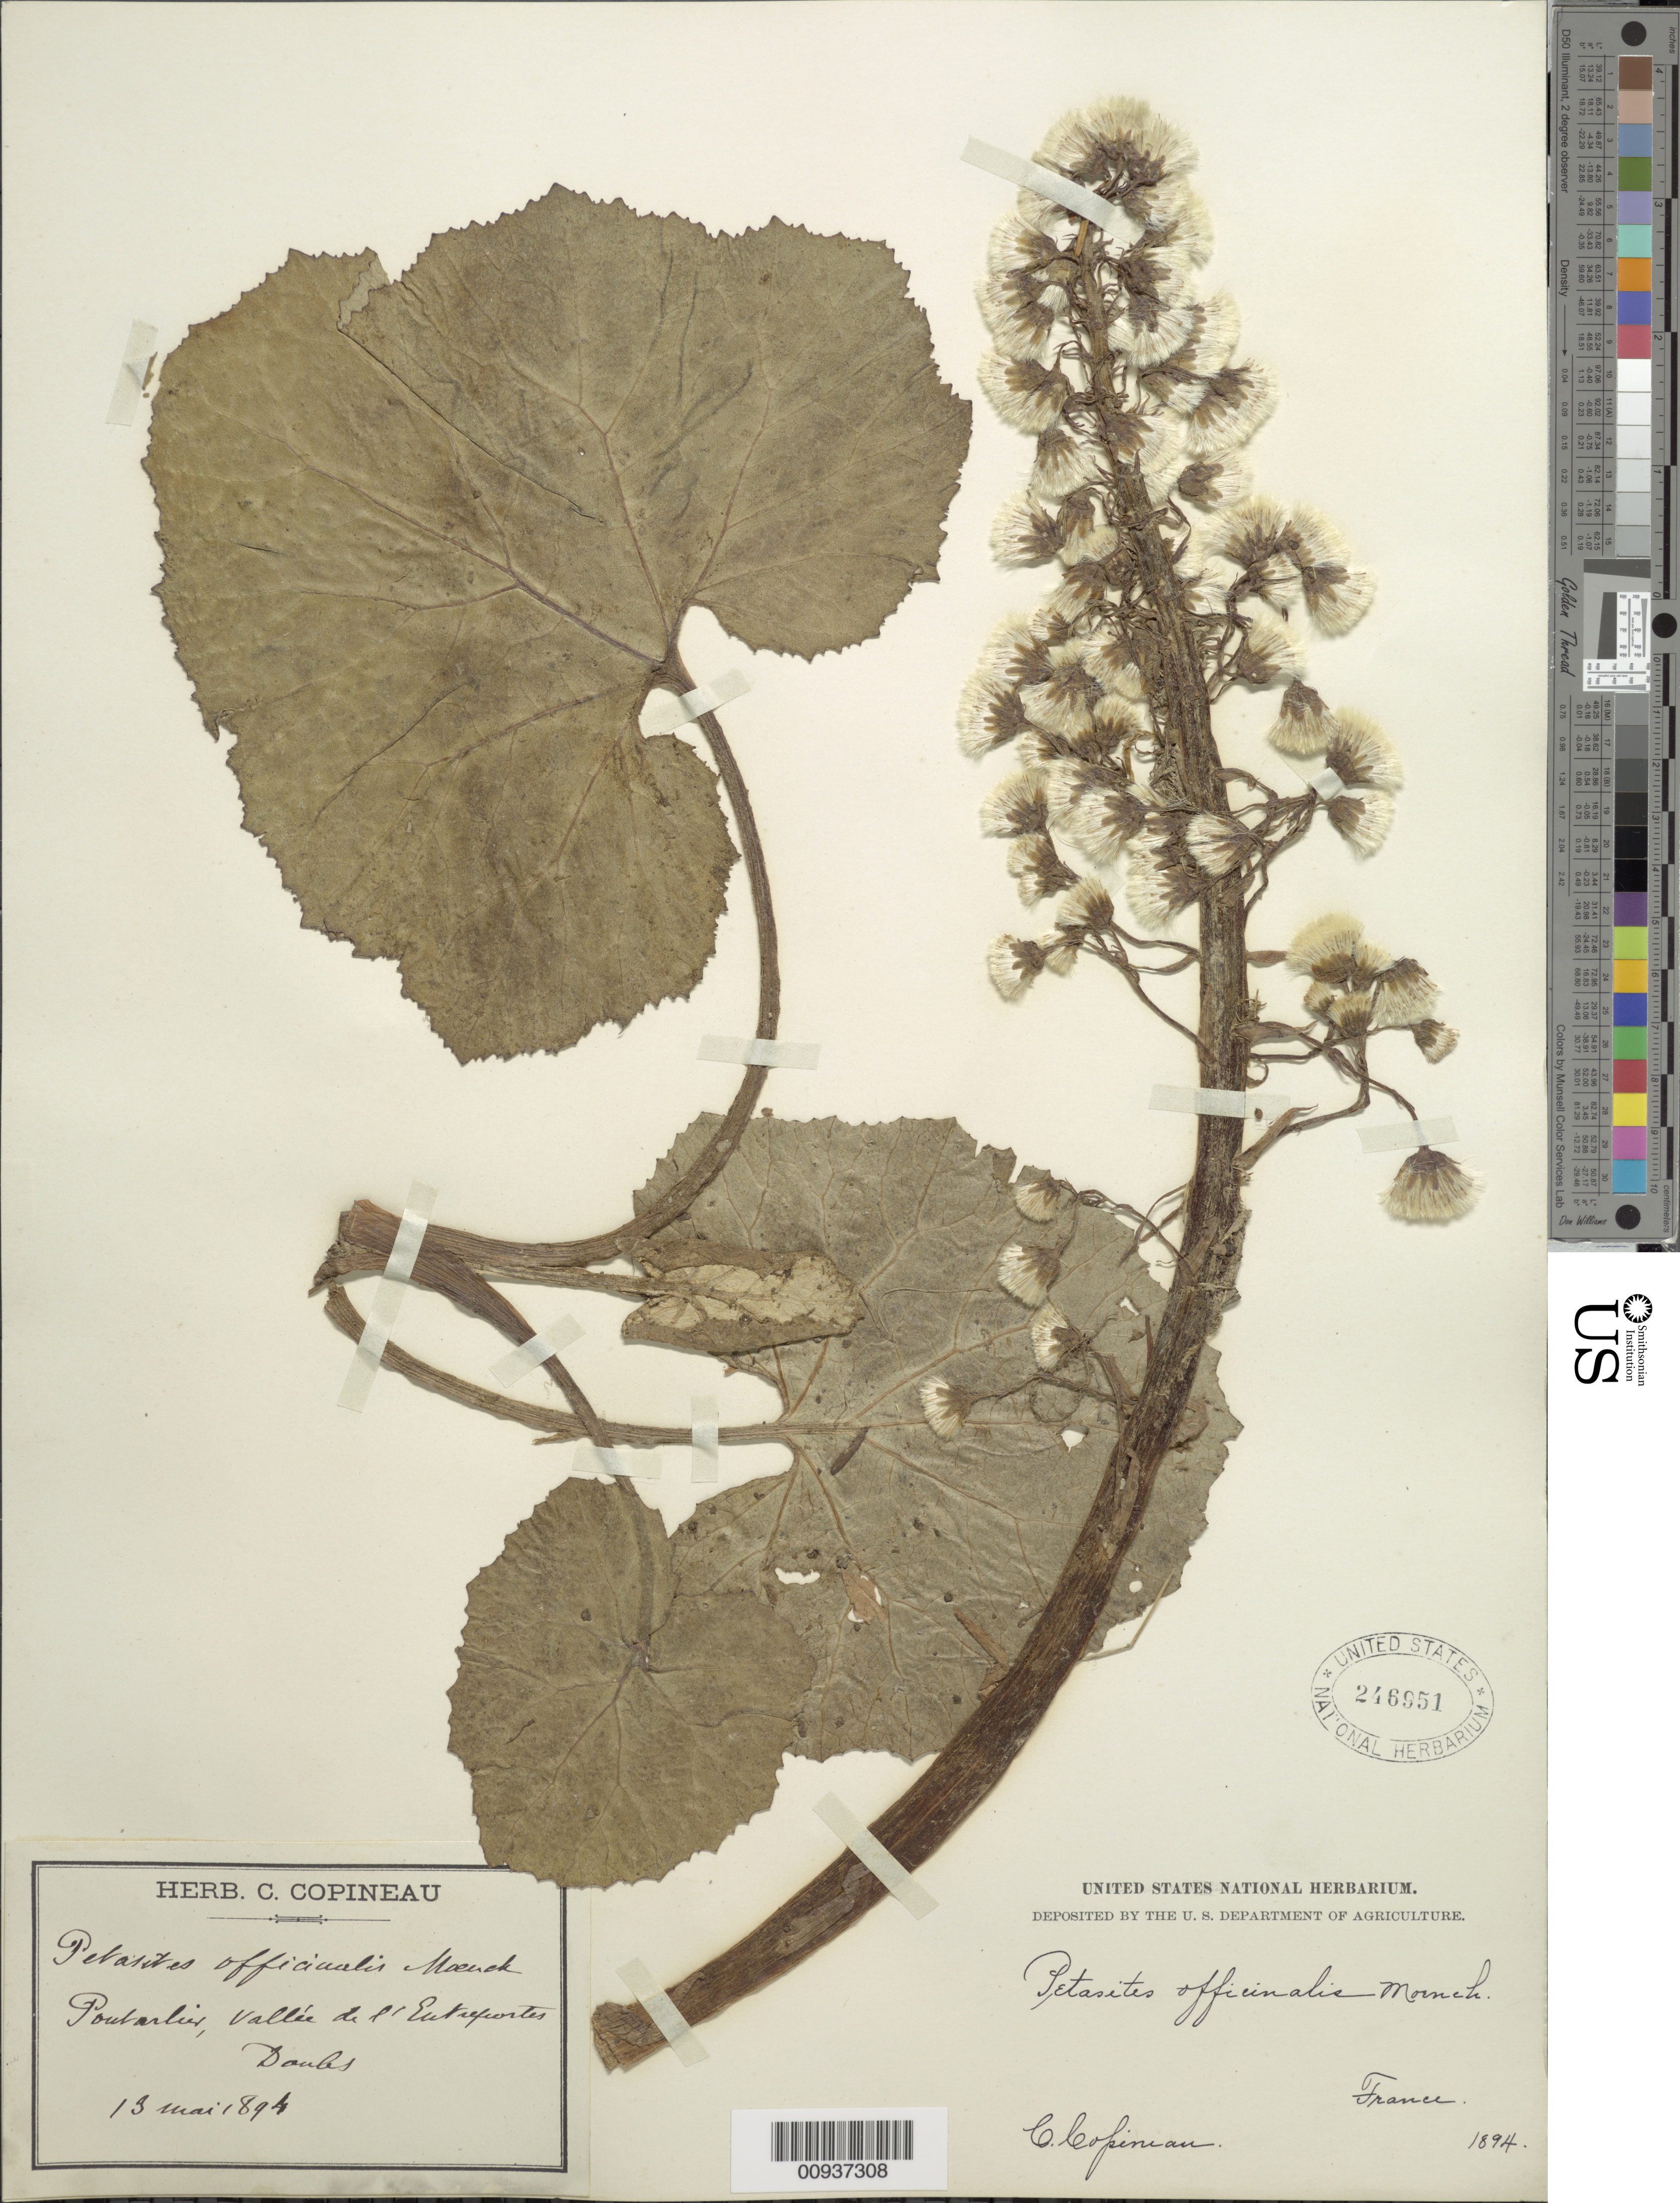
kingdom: Plantae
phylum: Tracheophyta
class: Magnoliopsida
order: Asterales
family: Asteraceae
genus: Petasites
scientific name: Petasites officinalis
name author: L.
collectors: C. Copineau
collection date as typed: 13 May 1894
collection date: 1894-05-13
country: France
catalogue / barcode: US 246951